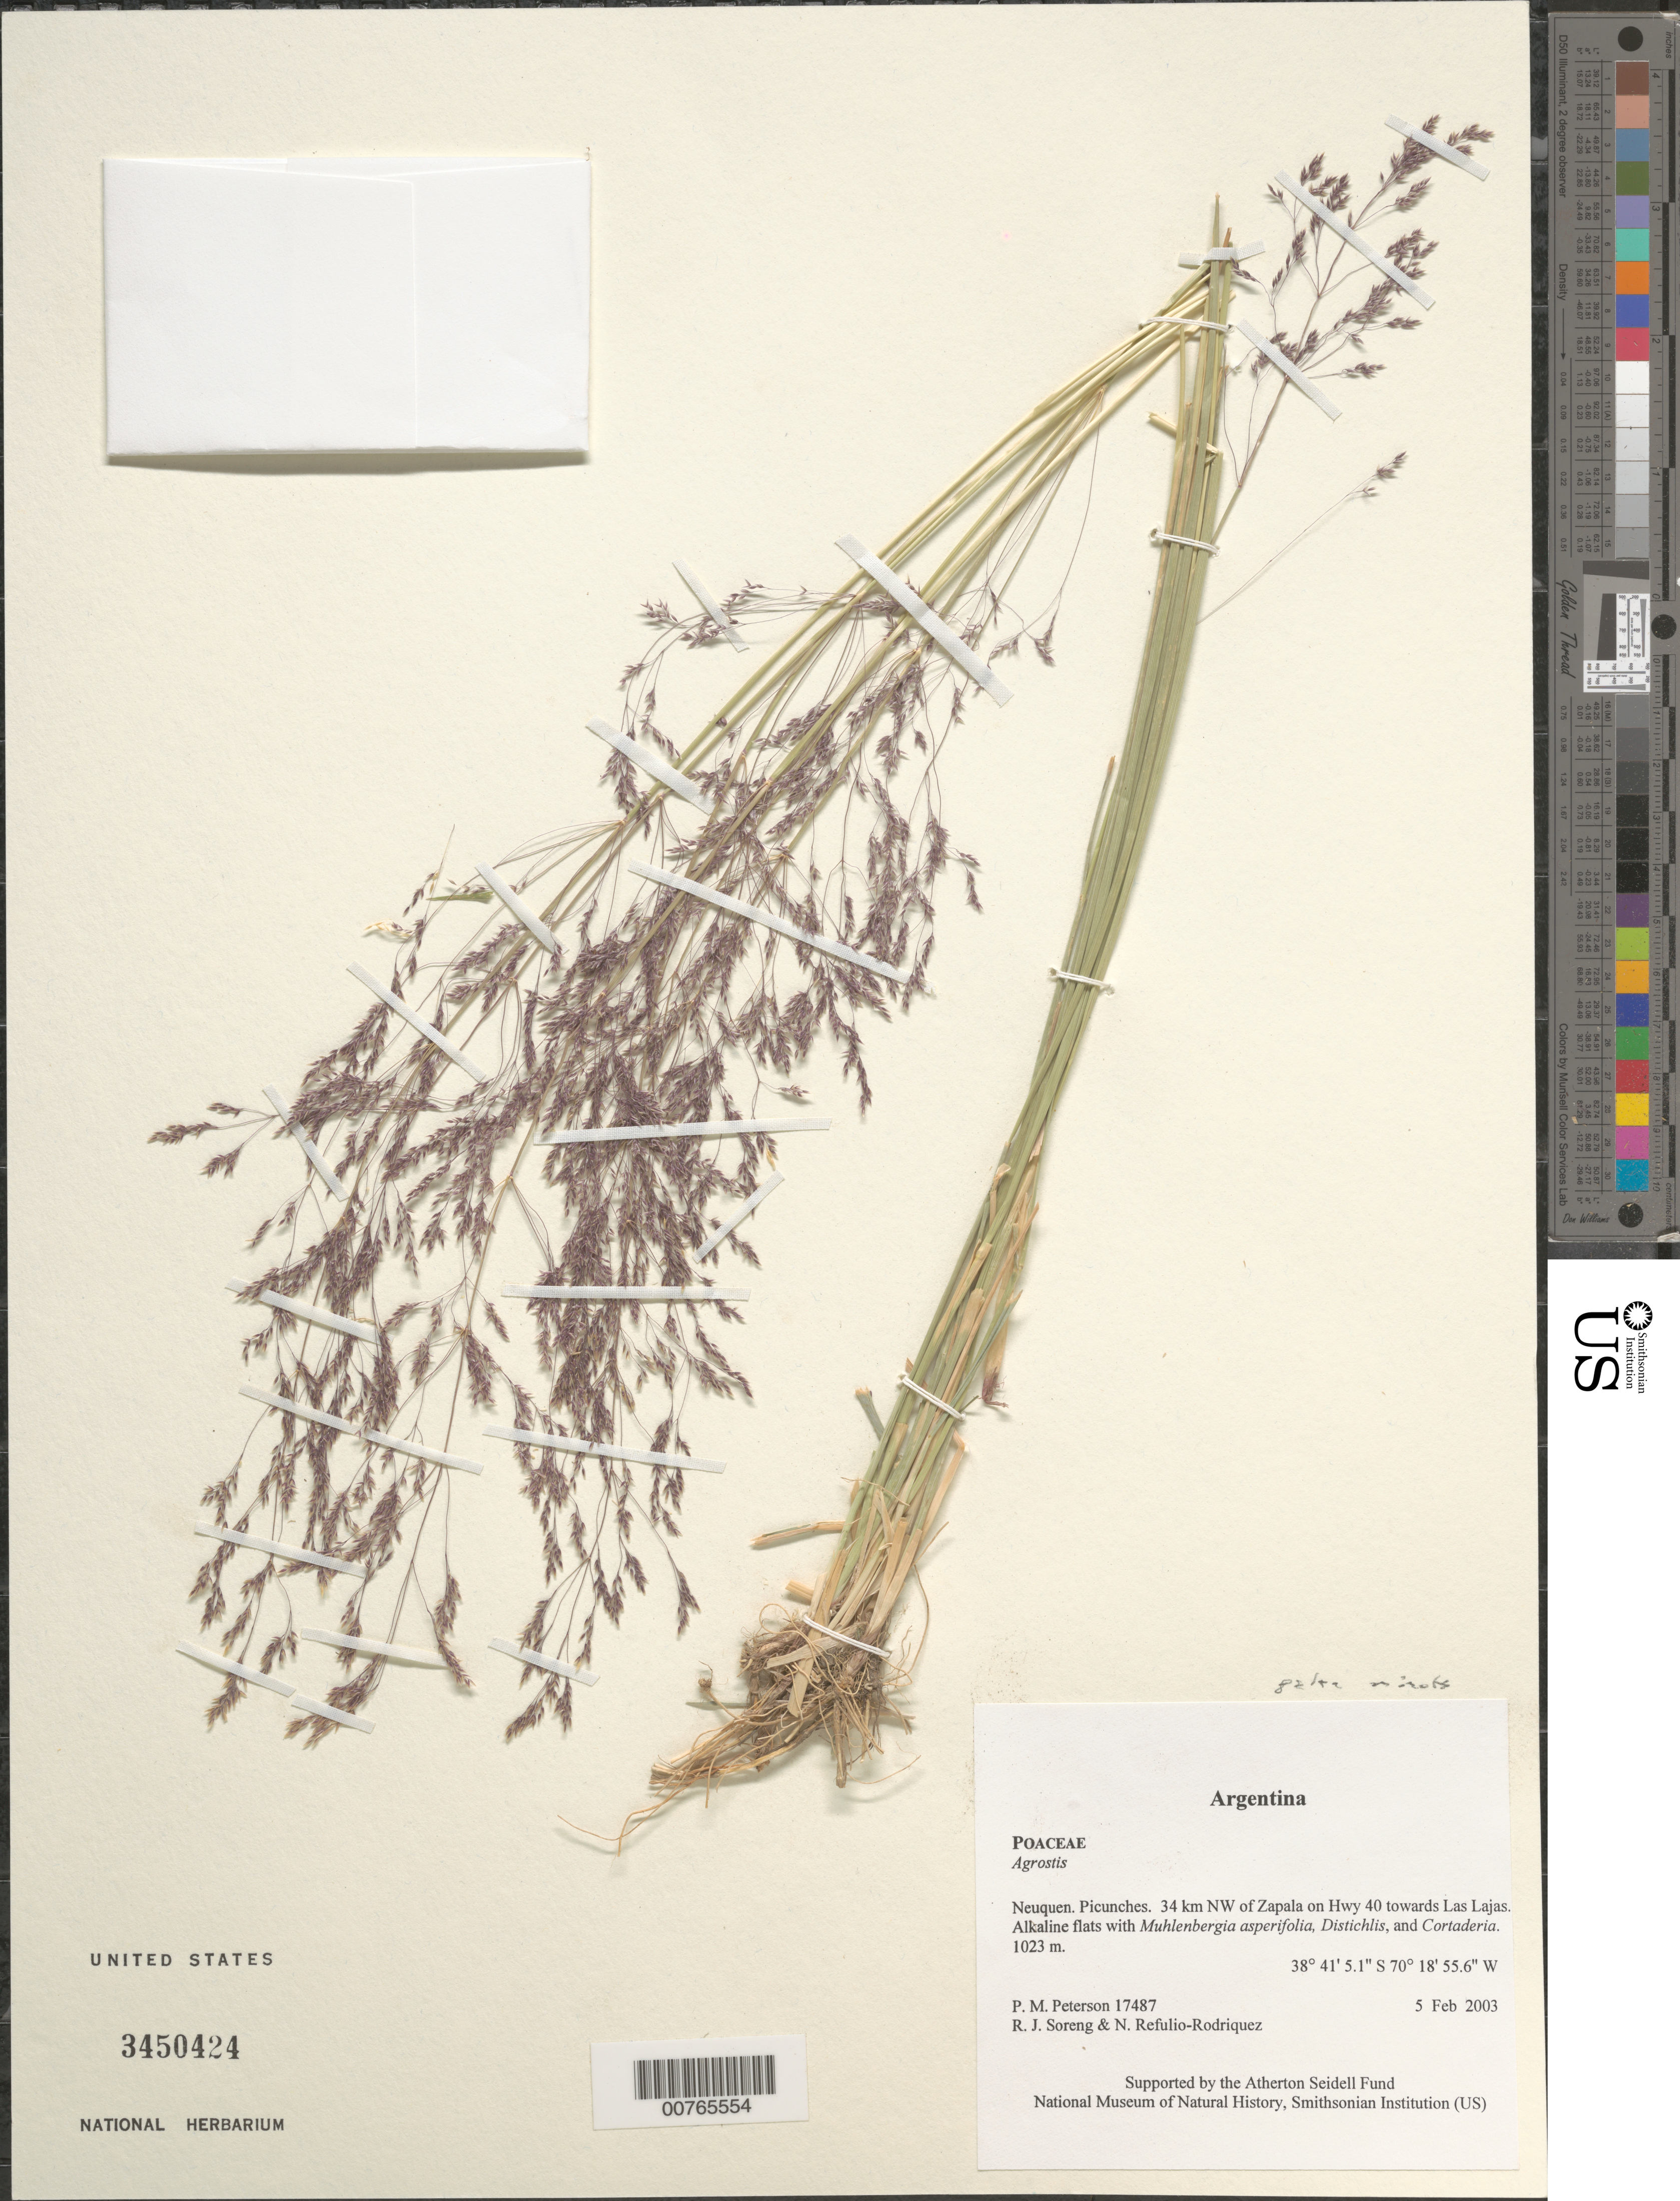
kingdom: Plantae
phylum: Tracheophyta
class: Liliopsida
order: Poales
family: Poaceae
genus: Agrostis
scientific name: Agrostis sp.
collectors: P. M. Peterson, R. J. Soreng & N. Refulio-Rodríguez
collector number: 17487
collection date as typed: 05 Feb 2003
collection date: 2003-02-05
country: Argentina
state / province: Neuquen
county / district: Picunches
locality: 34 km NW of Zapala on Hwy 40 towards Las Lajas. Alkaline flats with Muhlenbergia asperifolia, Distichlis, and Cortaderia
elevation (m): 1023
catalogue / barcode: US 3450424